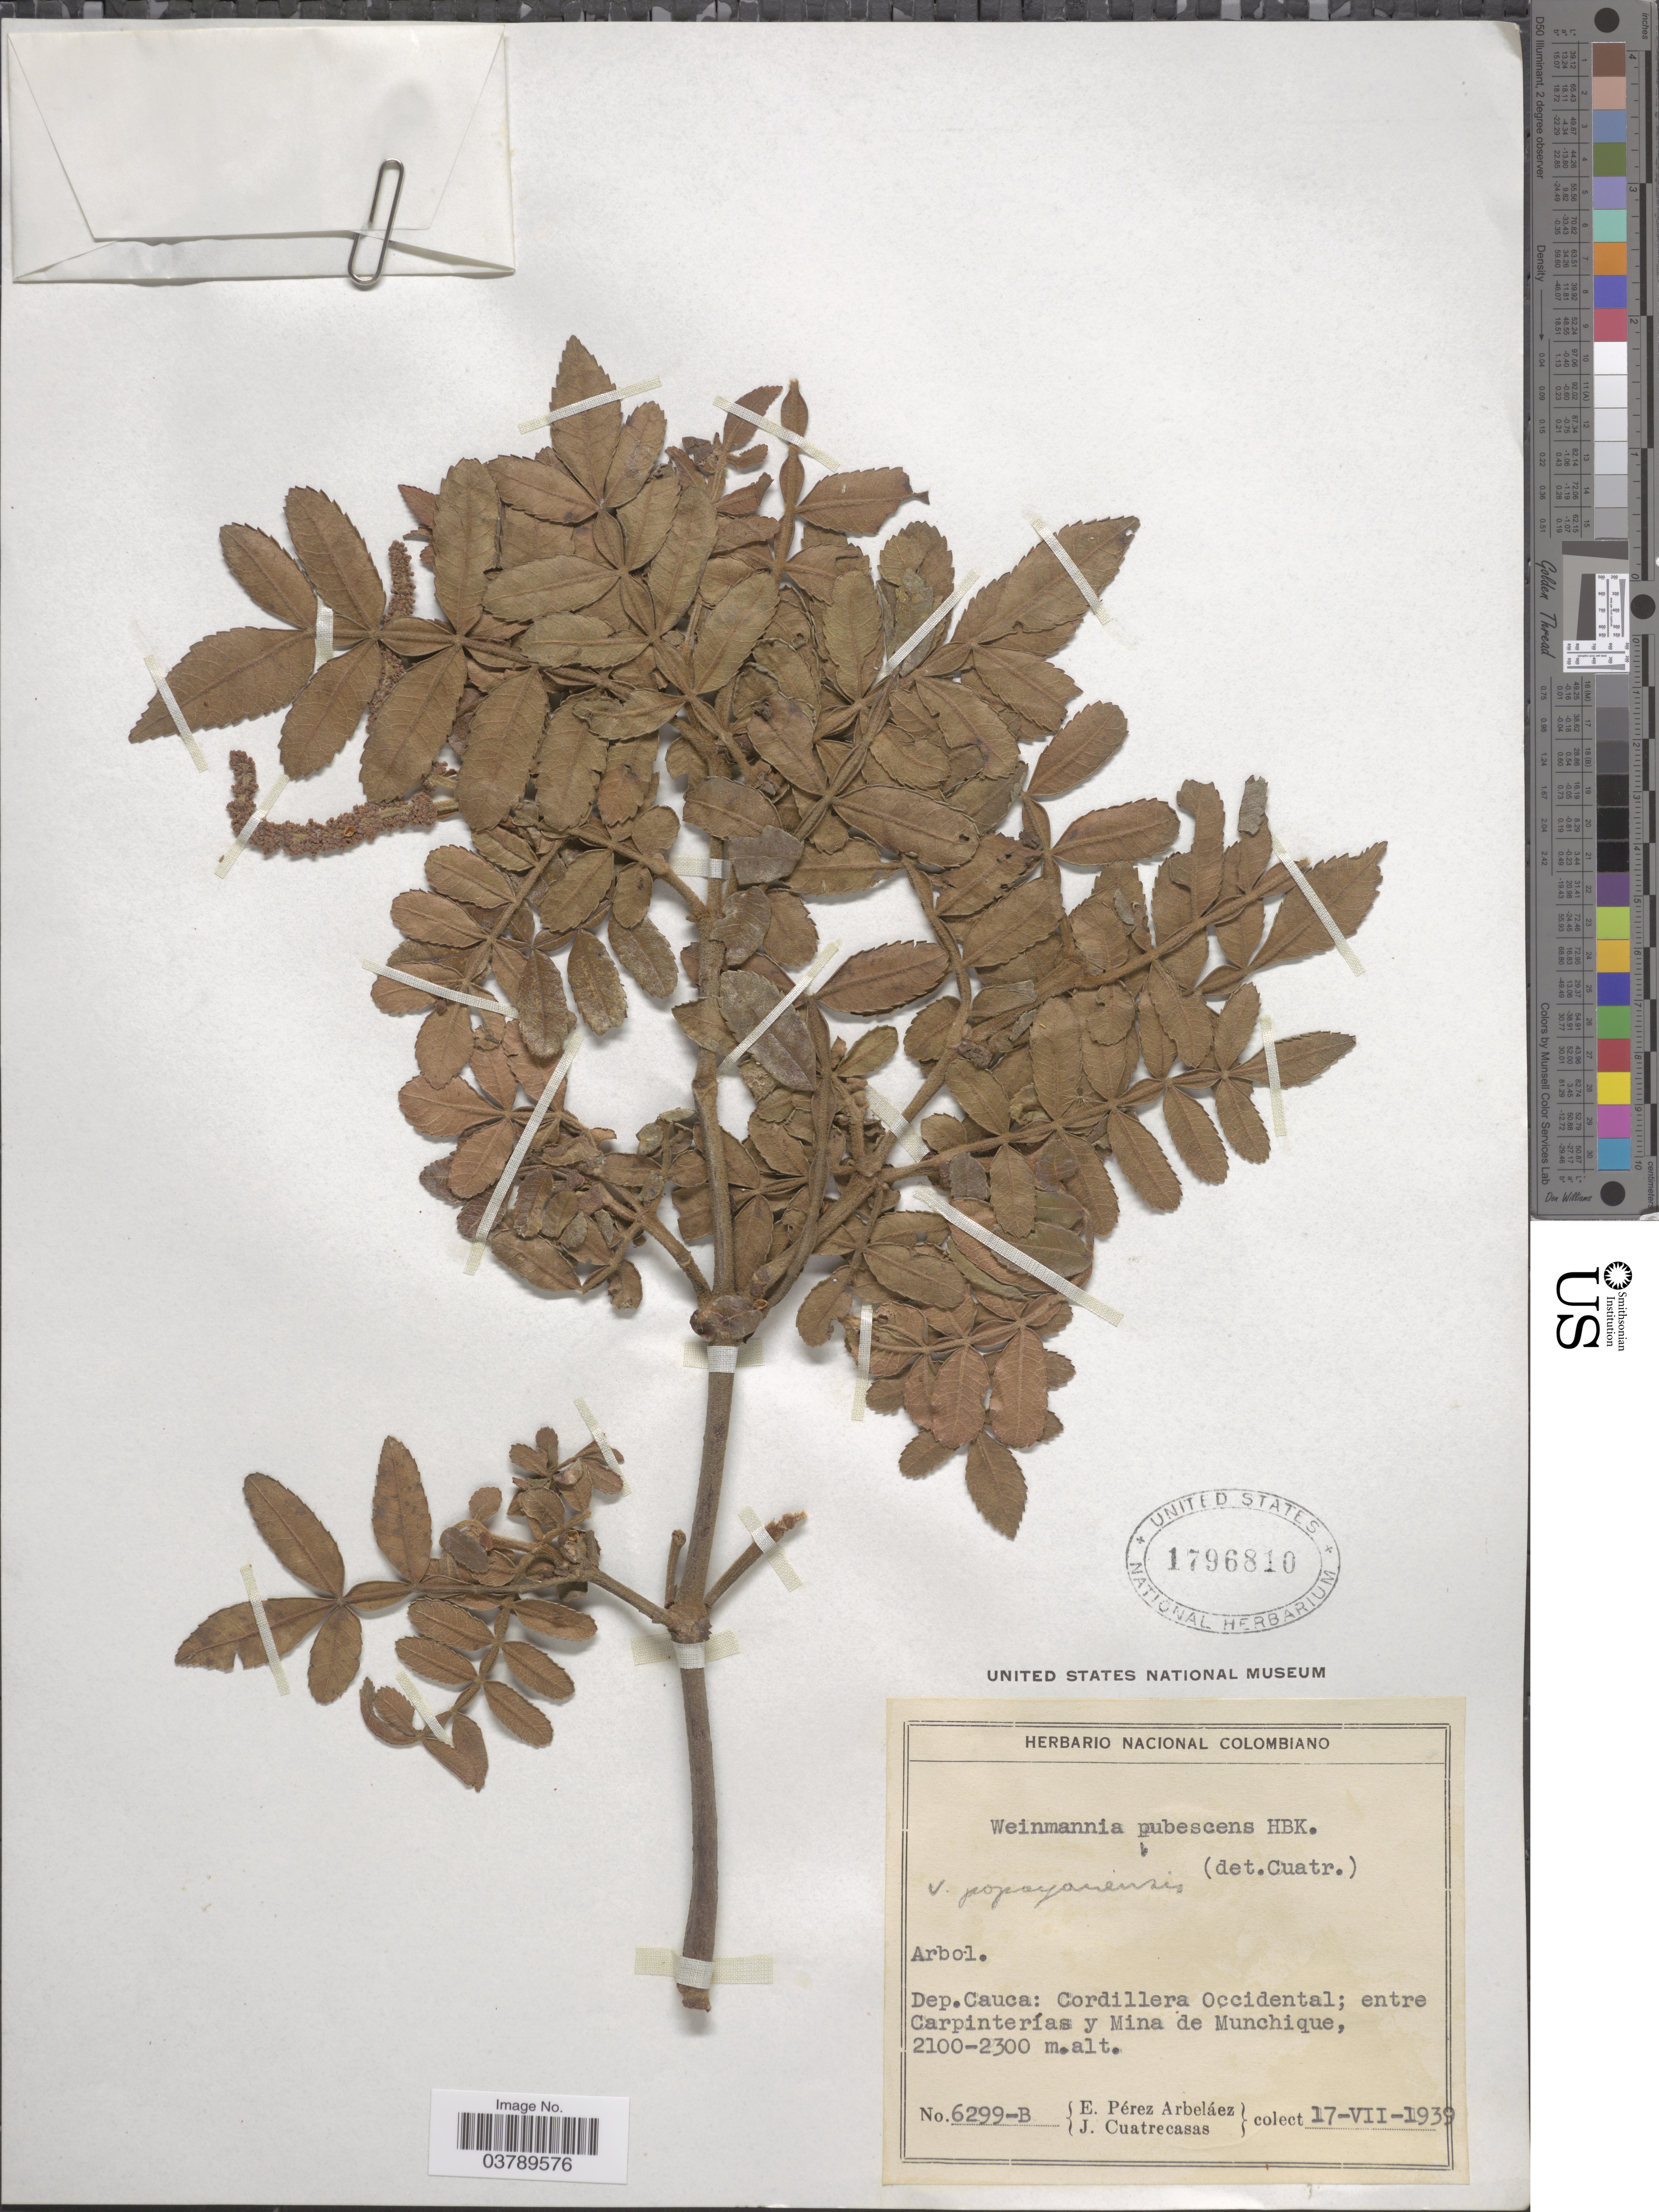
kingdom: Plantae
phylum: Tracheophyta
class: Magnoliopsida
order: Oxalidales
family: Cunoniaceae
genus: Weinmannia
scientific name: Weinmannia pubescens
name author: Kunth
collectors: E. Pérez Arbeláez & J. Cuatrecasas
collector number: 6299B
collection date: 1939-07-17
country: Colombia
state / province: Cauca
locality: Dep. Cauca. Cordillera Occidental; entre Carpinterías y Mina de Munchique.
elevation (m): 2100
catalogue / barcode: US 1796810